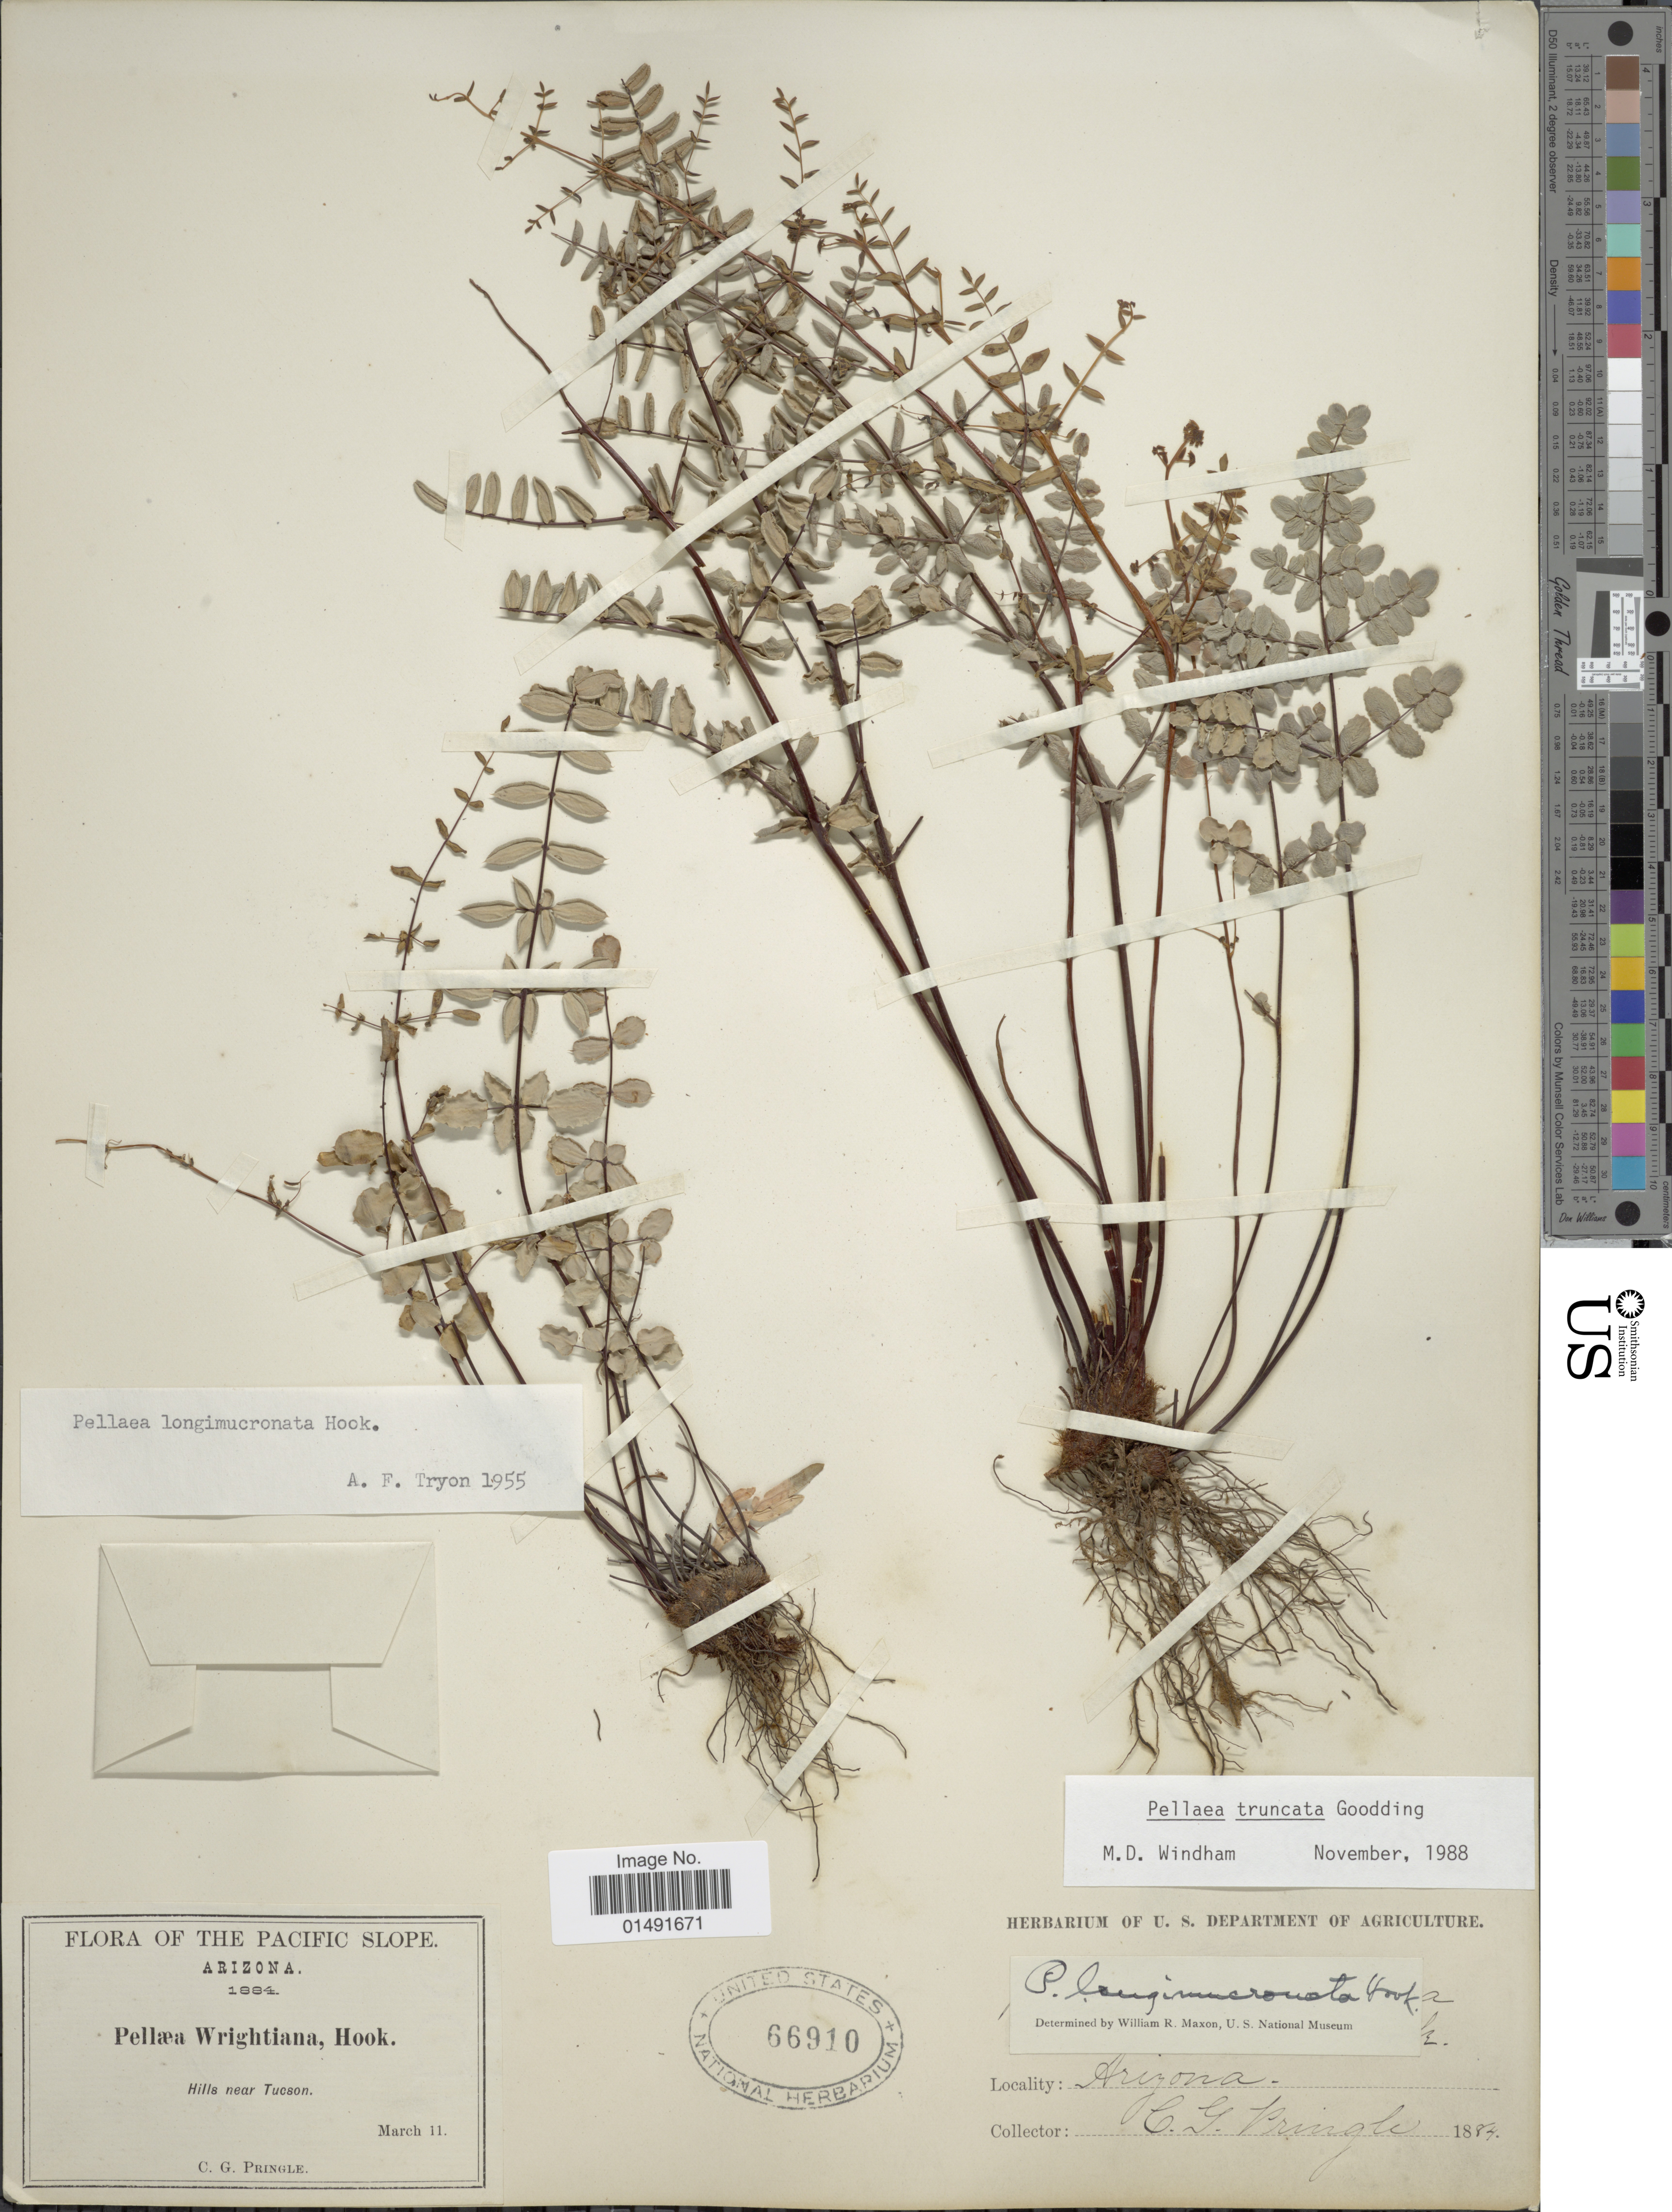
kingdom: Plantae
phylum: Tracheophyta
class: Polypodiopsida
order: Polypodiales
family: Pteridaceae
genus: Pellaea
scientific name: Pellaea truncata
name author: Goodd.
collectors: C. G. Pringle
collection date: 1884-03-11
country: United States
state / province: Arizona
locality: The Pacific Slope, Hills near Tucson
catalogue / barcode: US 66910